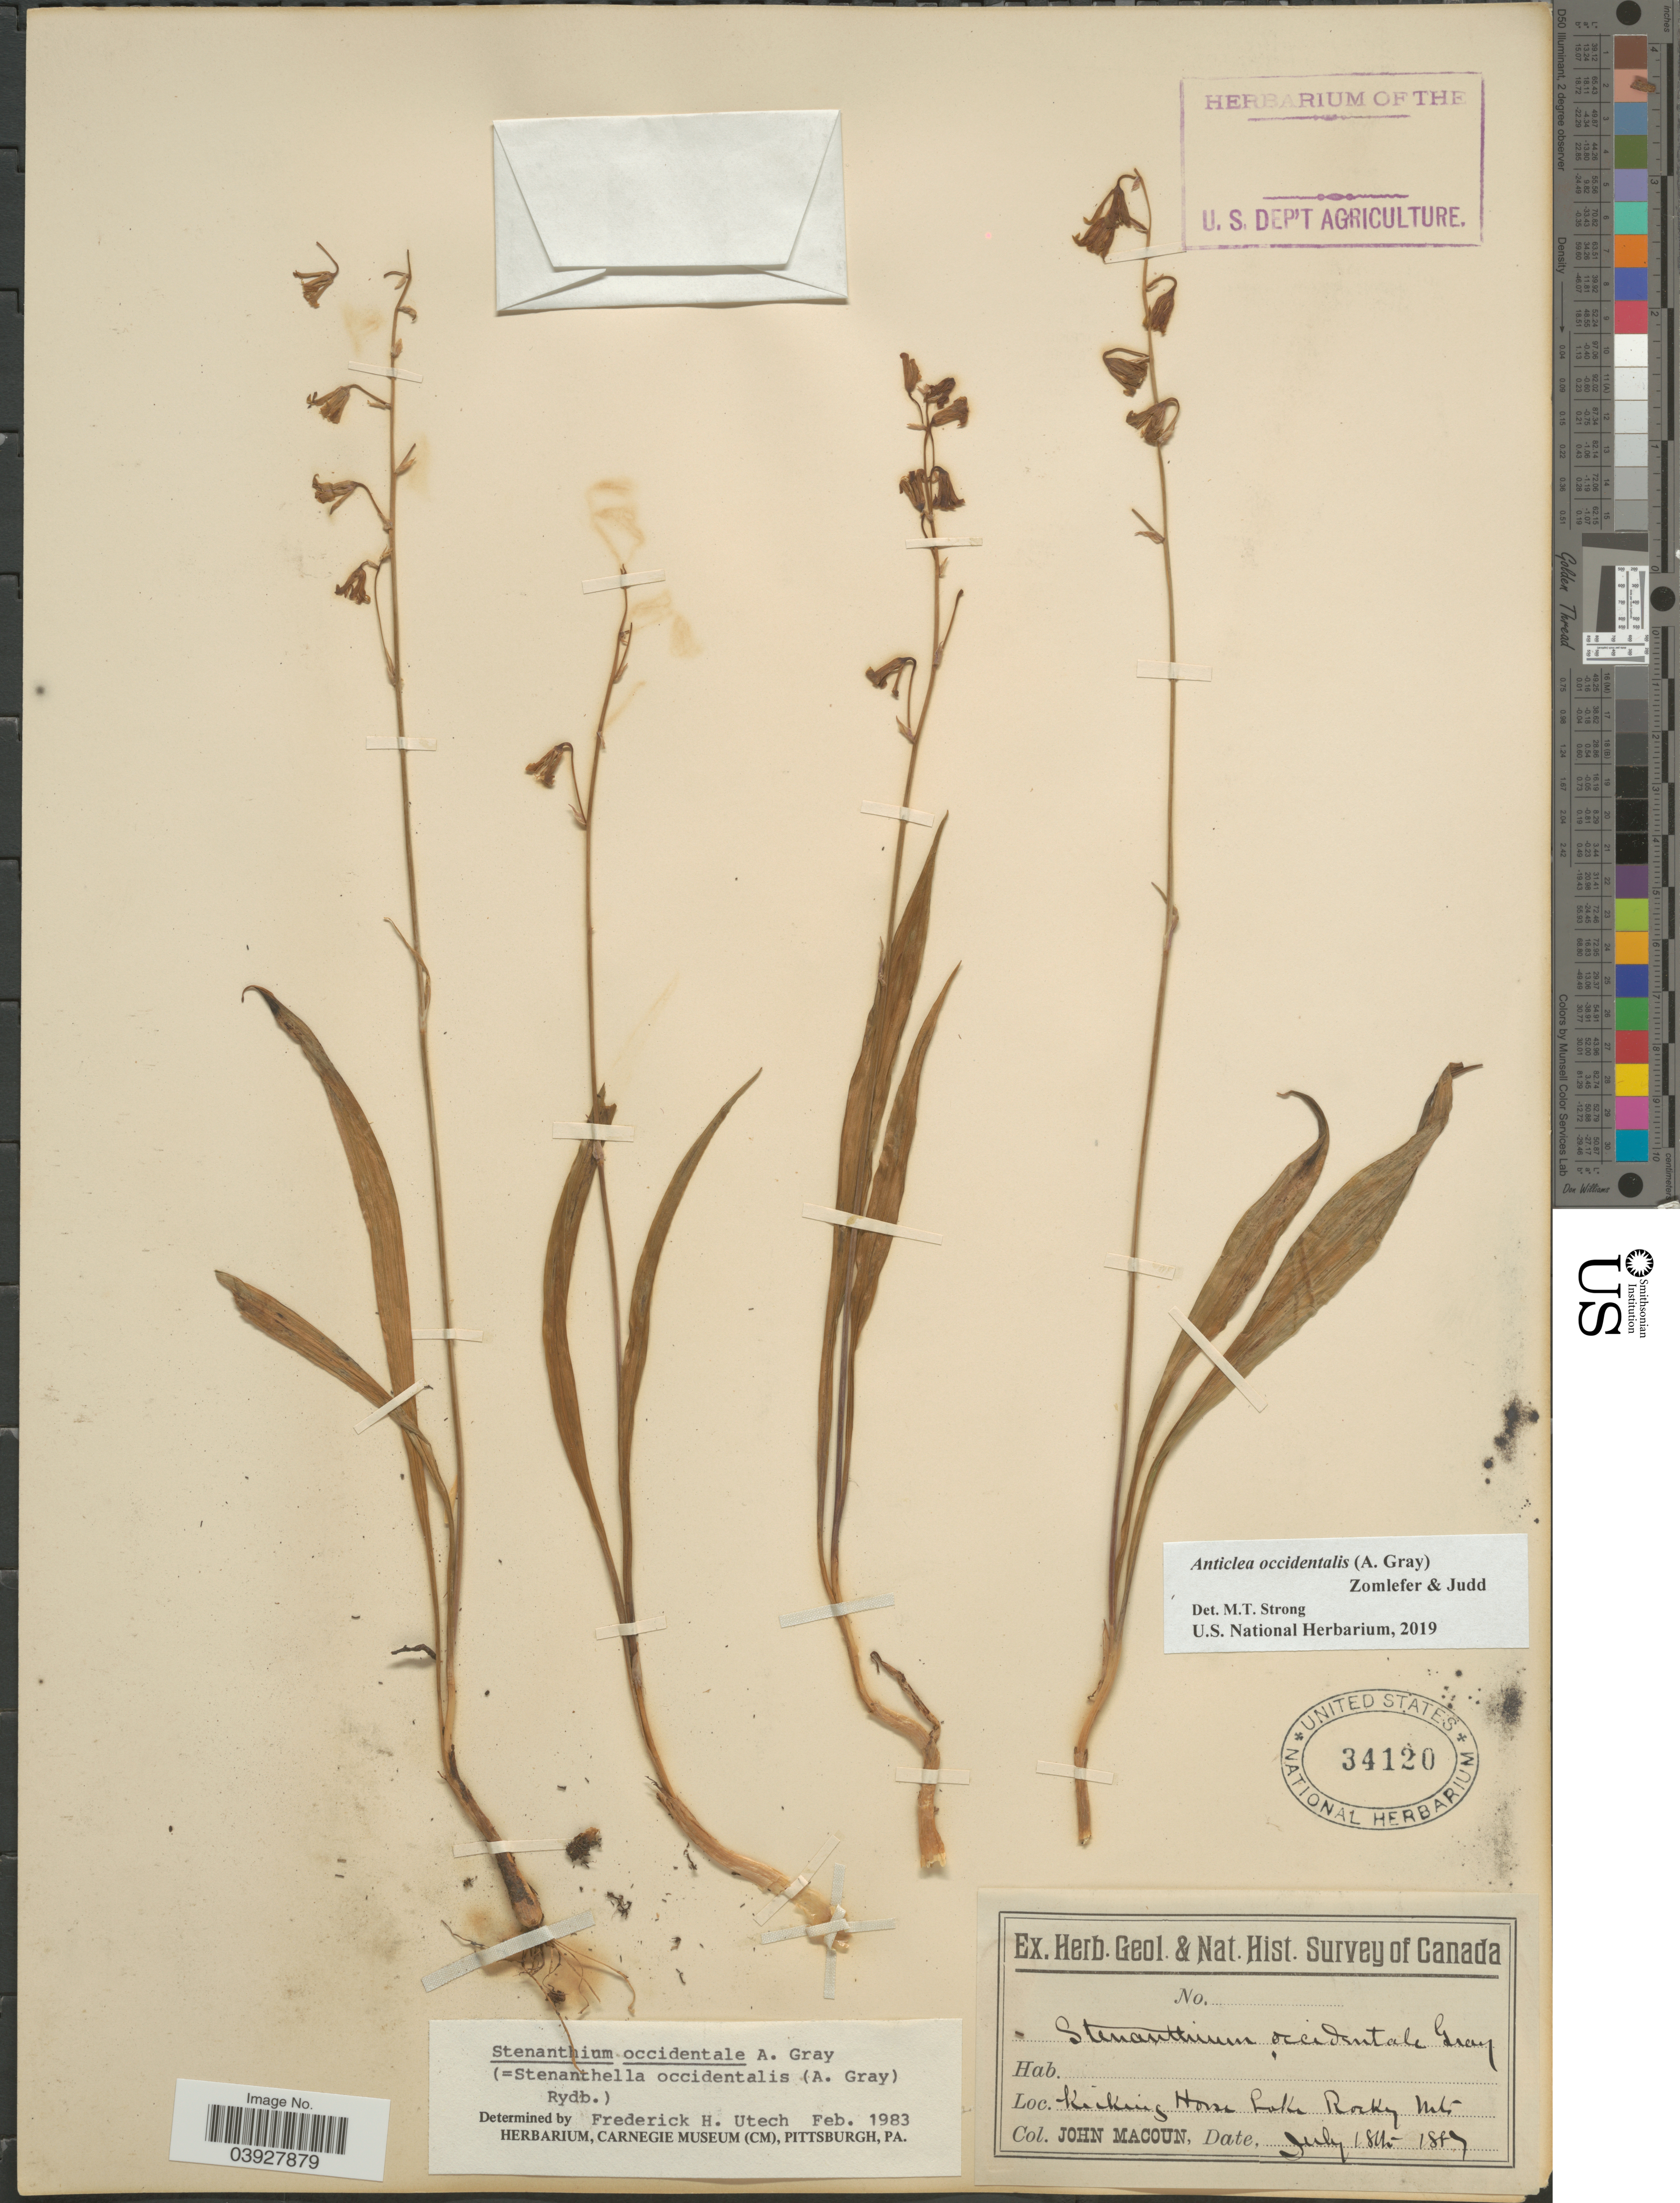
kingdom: Plantae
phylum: Tracheophyta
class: Liliopsida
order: Liliales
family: Melanthiaceae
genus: Anticlea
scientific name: Anticlea occidentalis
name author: (A. Gray) Zomlefer & Judd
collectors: J. Macoun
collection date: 1887-07-18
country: Canada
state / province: British Columbia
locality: Kicking Horse Lake. Rocky Mts.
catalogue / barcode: US 34120